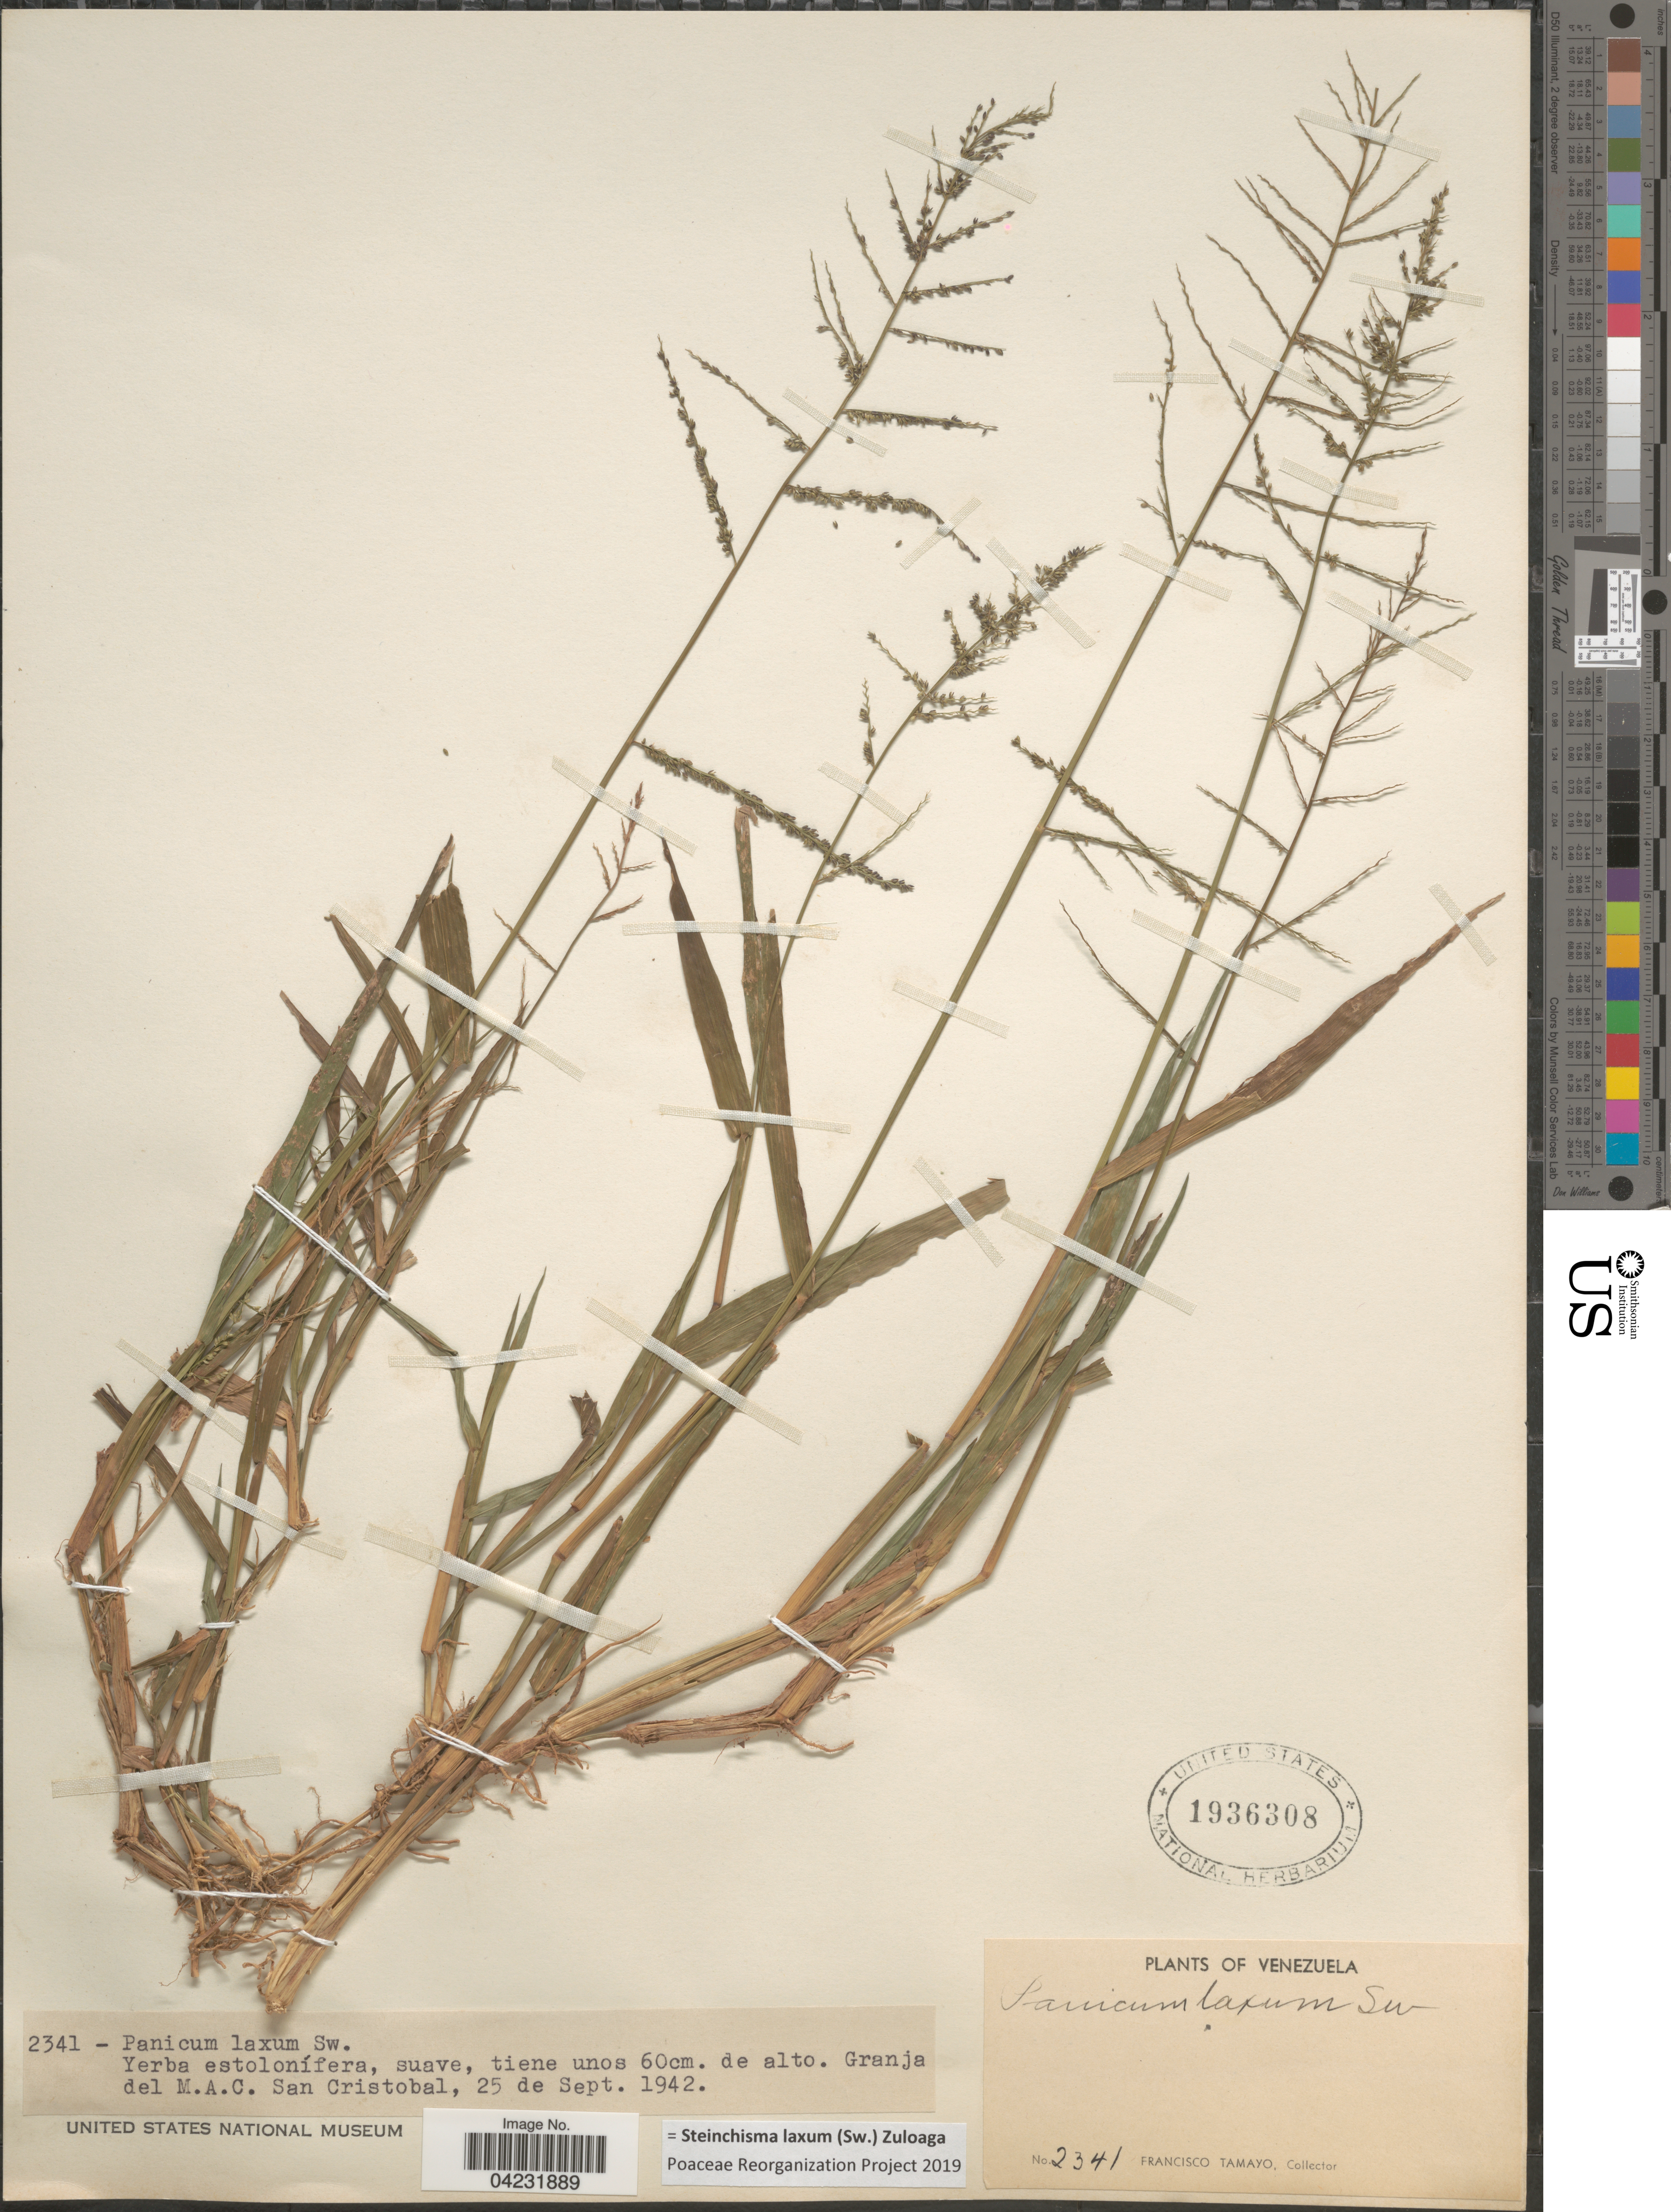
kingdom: Plantae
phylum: Tracheophyta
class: Liliopsida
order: Poales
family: Poaceae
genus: Steinchisma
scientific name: Steinchisma laxum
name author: (Sw.) Zuloaga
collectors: F. Tamayo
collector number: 2341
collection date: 1942-09-25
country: Venezuela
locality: Yerba estolonífera, suave, tiene unos 60cm. de alto. Granja del M.A.C. San Cristobal.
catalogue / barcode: US 1936308